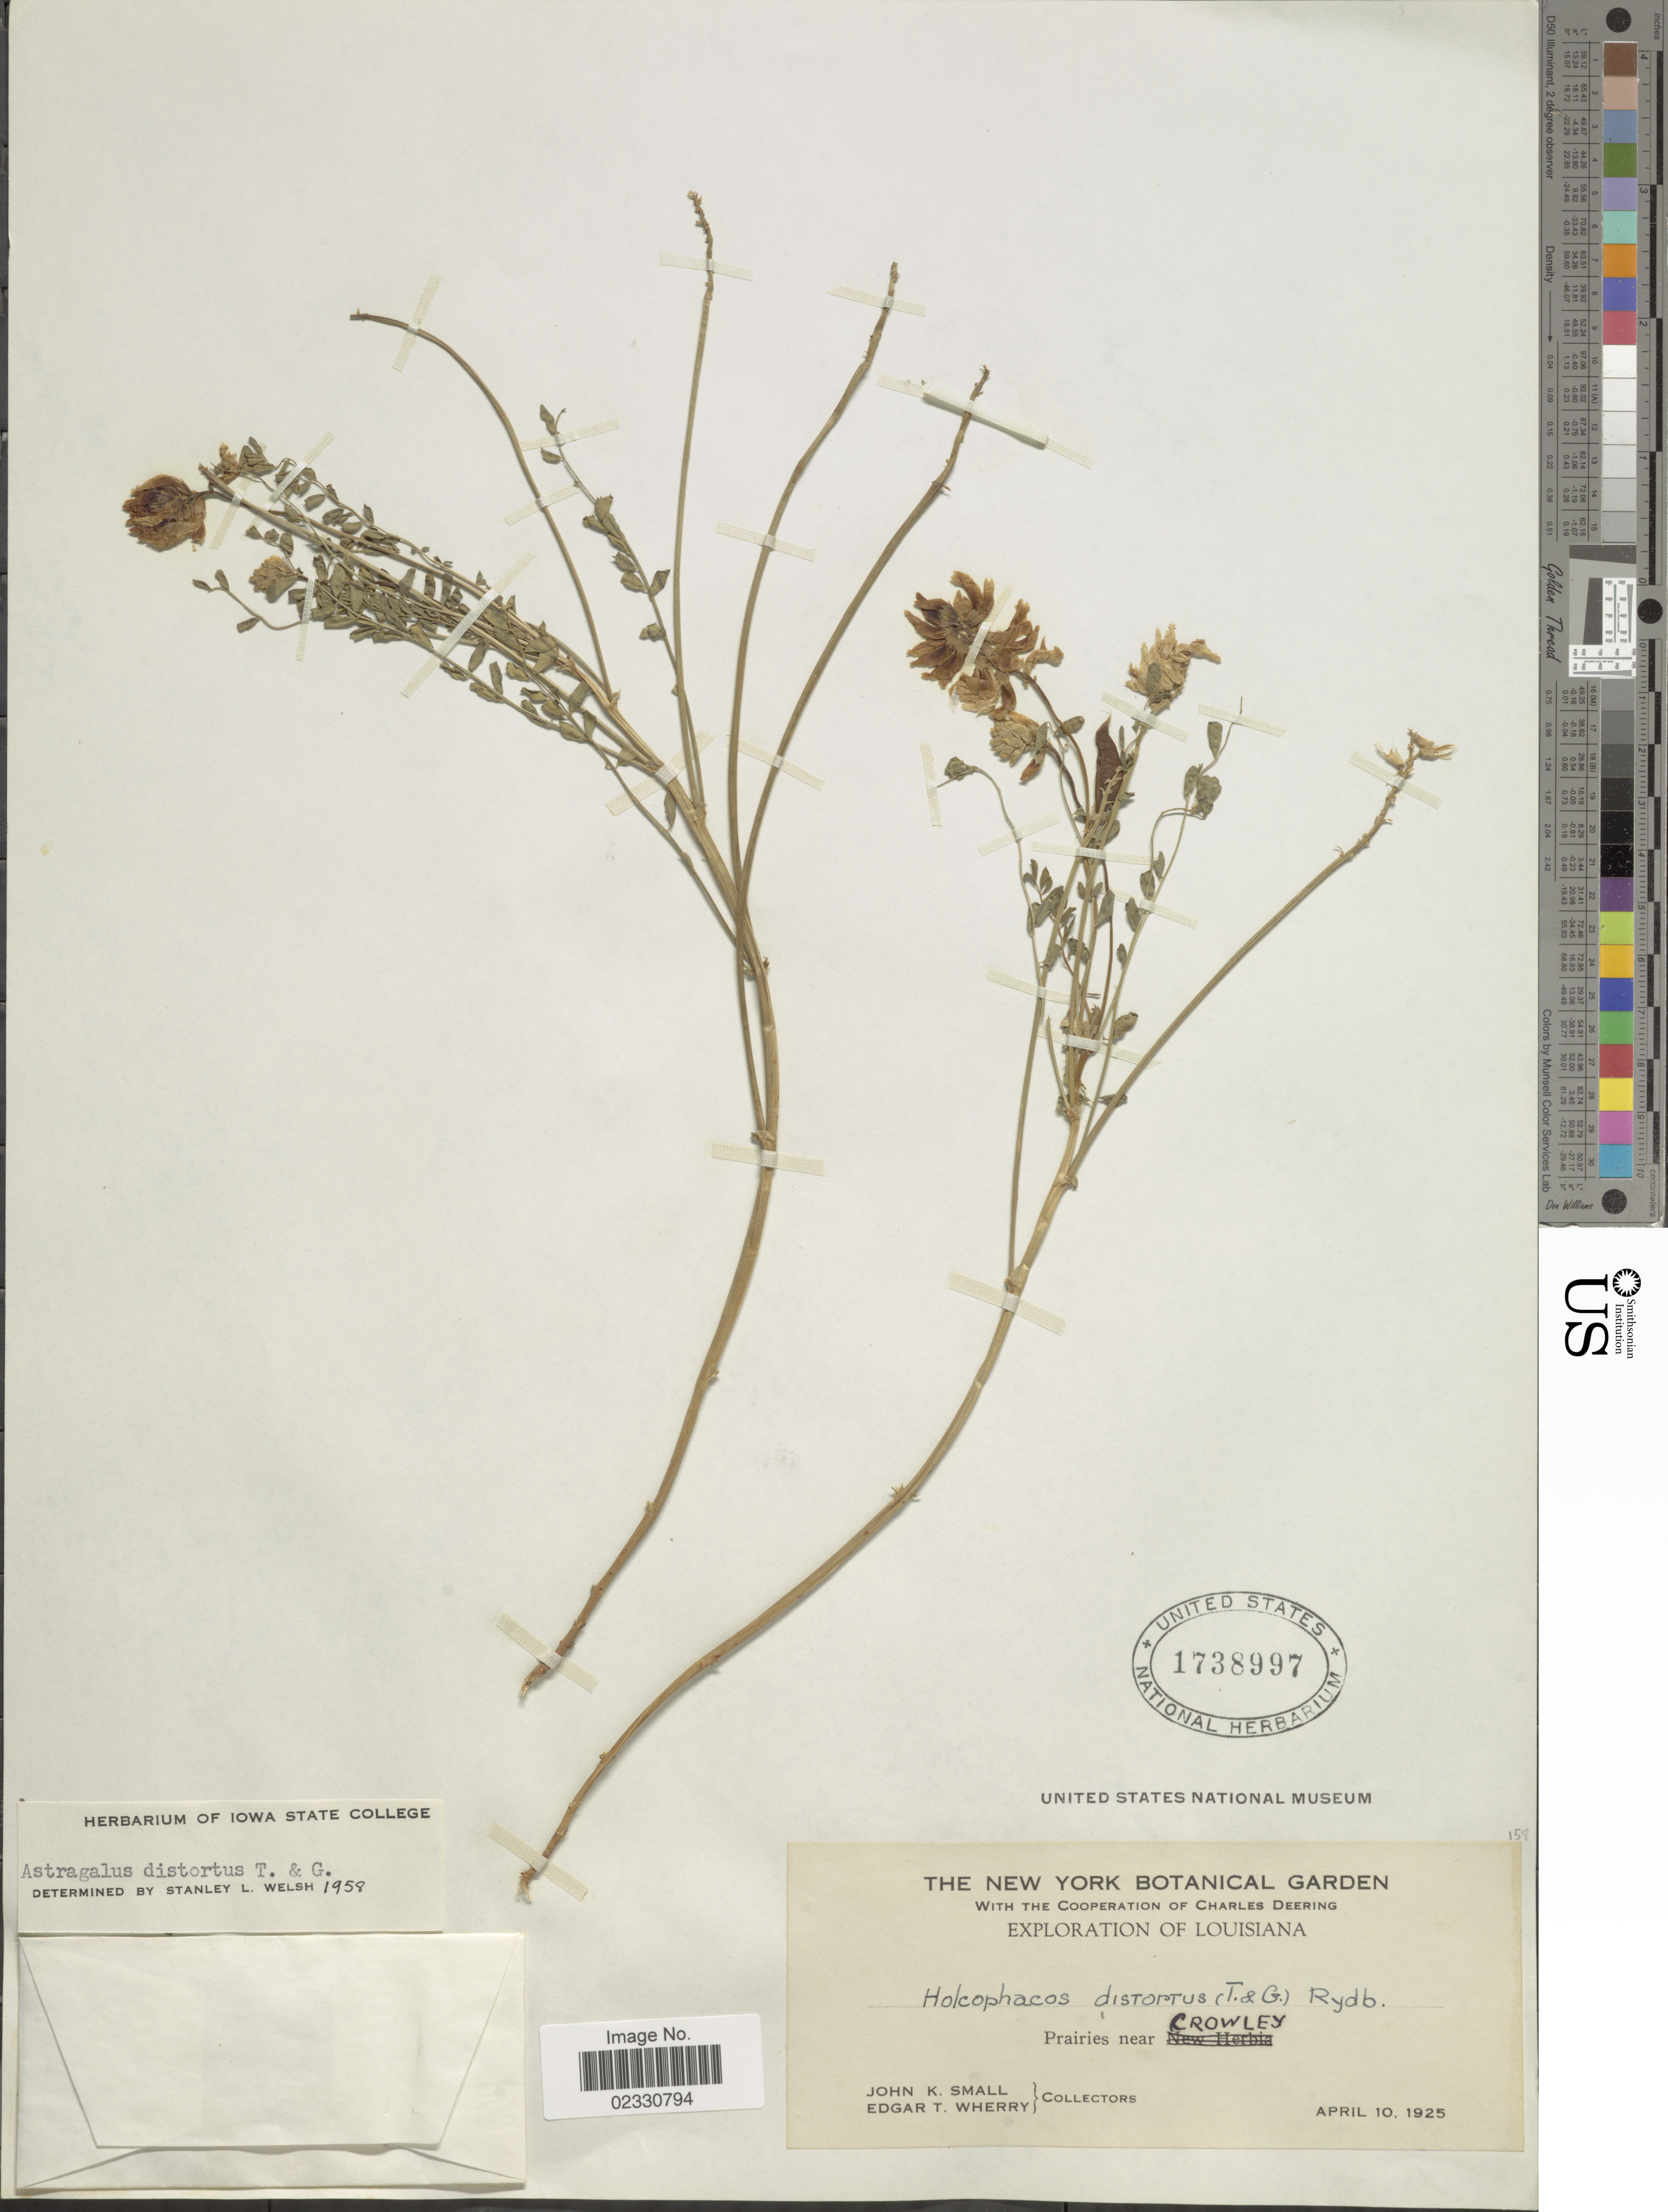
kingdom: Plantae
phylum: Tracheophyta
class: Magnoliopsida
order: Fabales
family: Fabaceae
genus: Astragalus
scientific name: Astragalus distortus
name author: Torr. & A. Gray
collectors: J. K. Small & E. T. Wherry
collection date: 1925-04-10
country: United States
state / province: Louisiana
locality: Prairies near Crowley.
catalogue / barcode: US 1738997